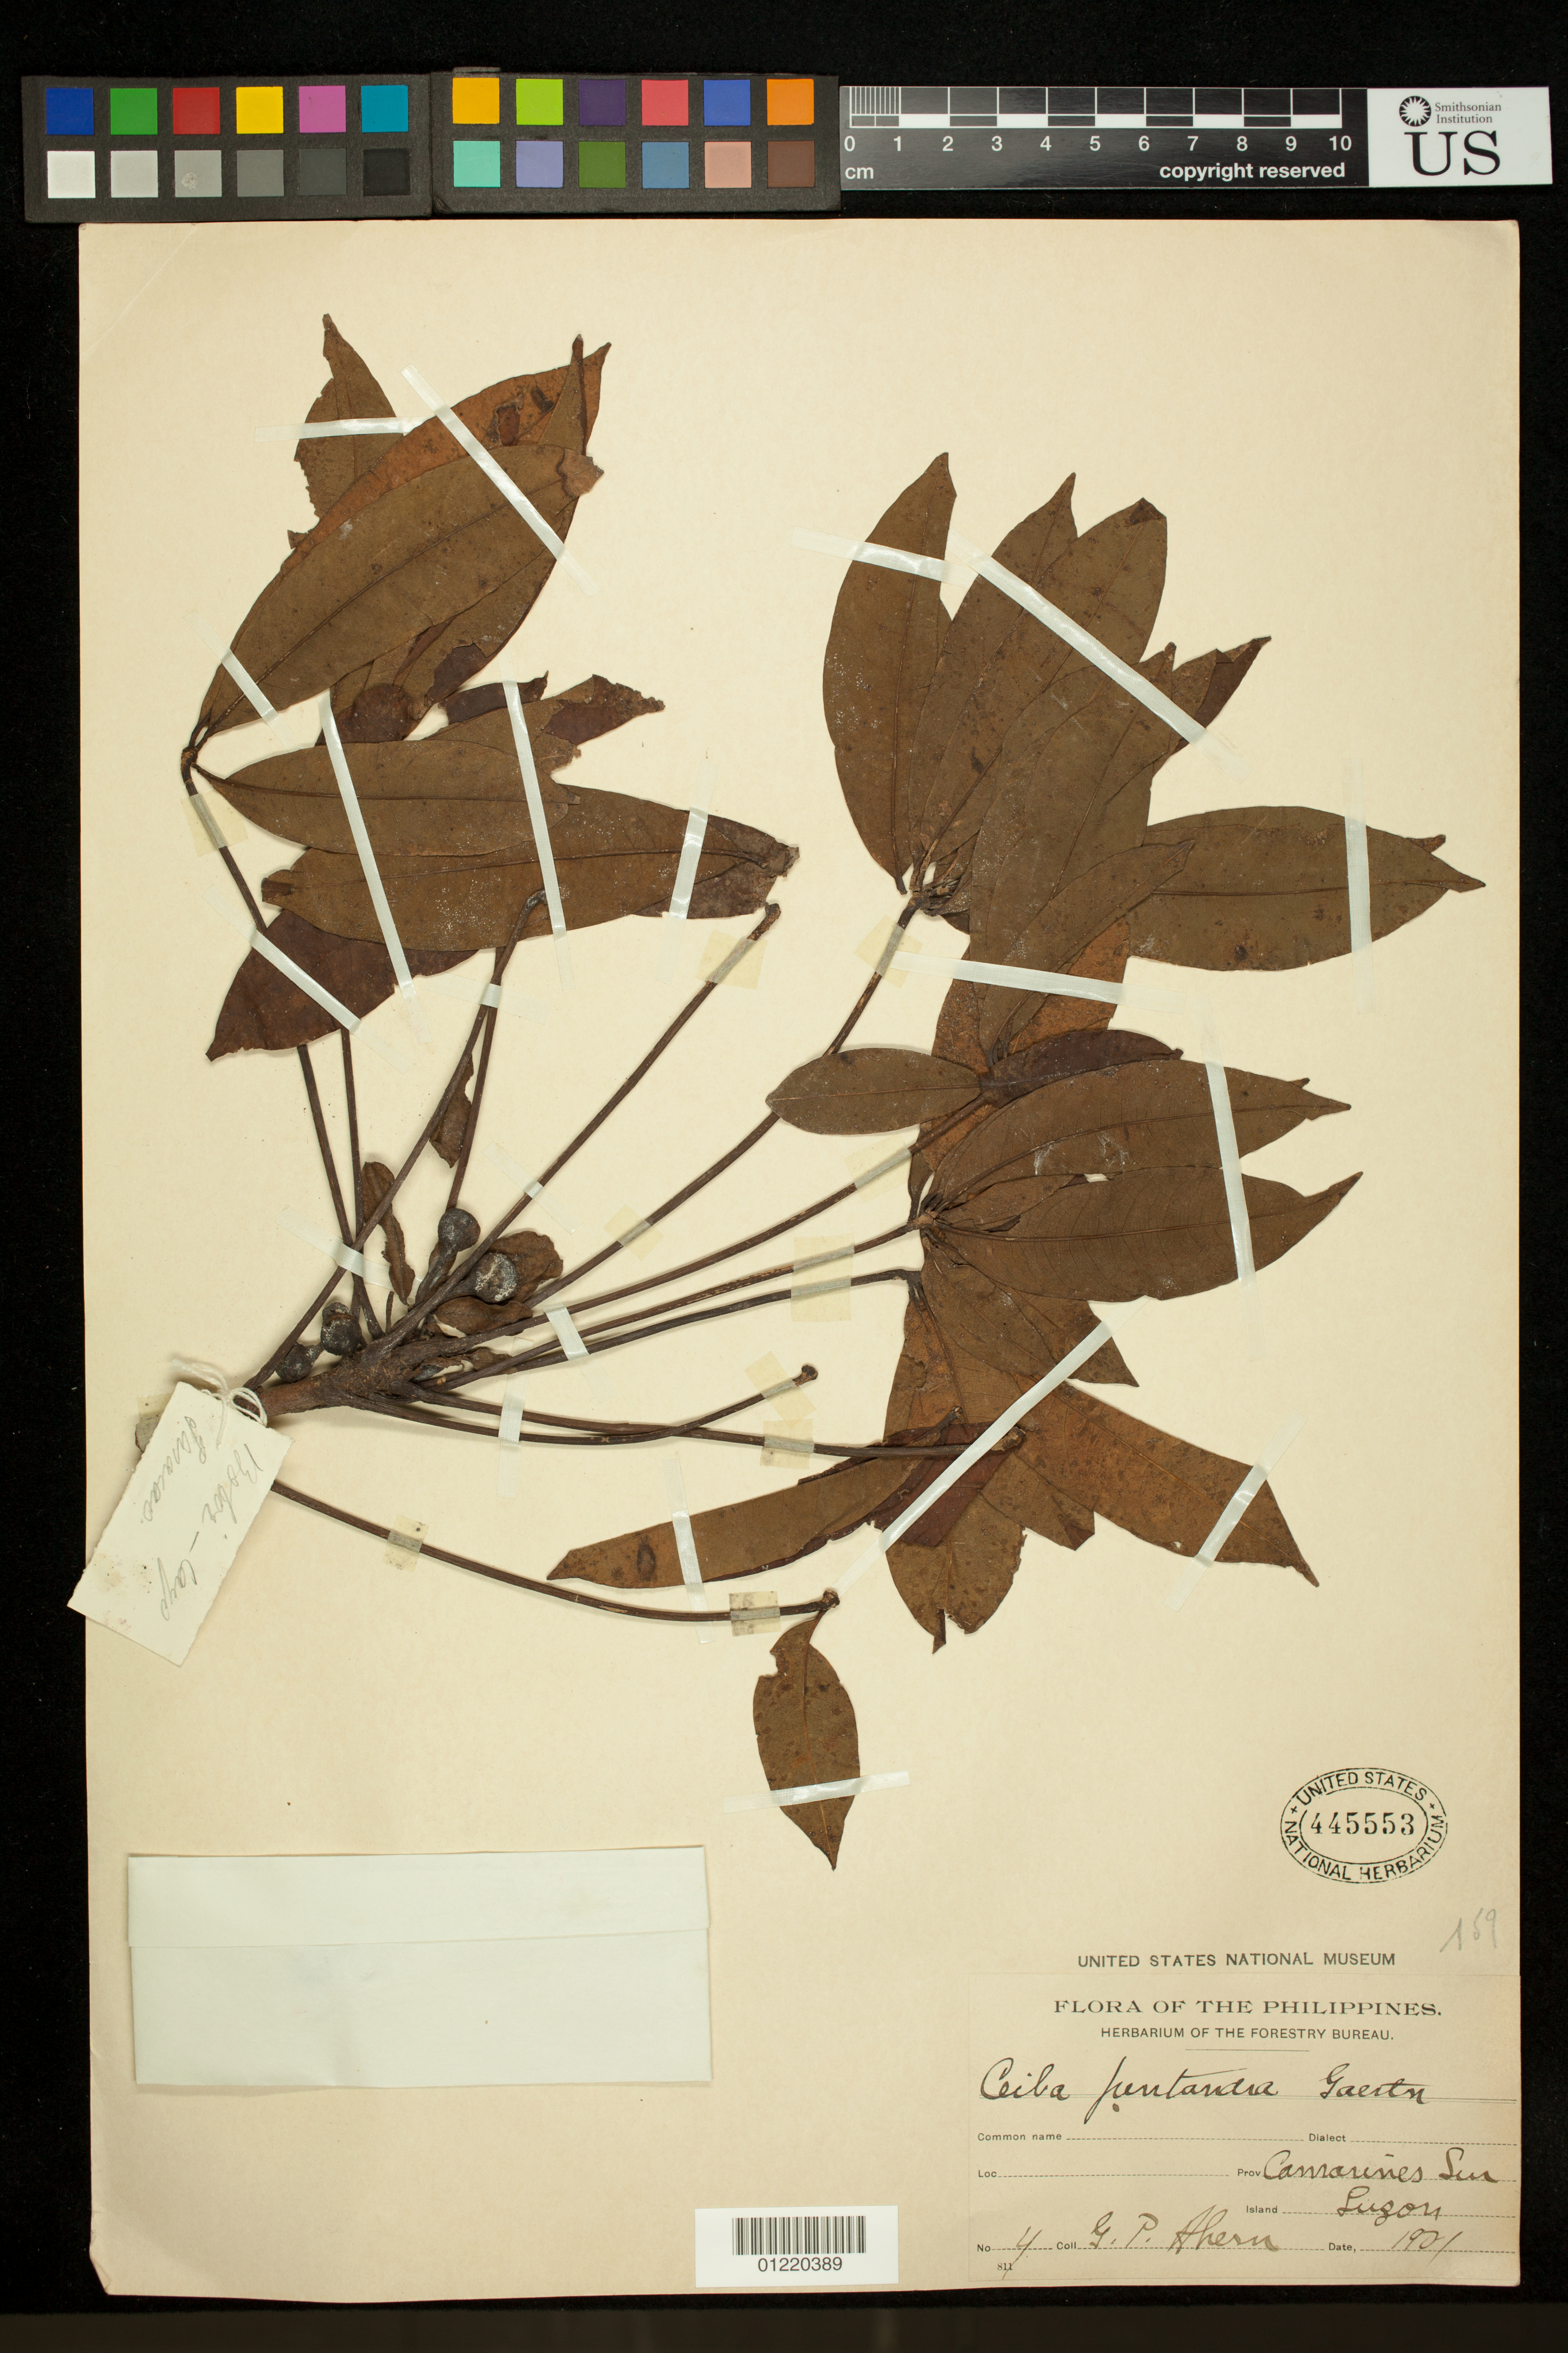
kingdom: Plantae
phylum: Tracheophyta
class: Magnoliopsida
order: Malvales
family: Malvaceae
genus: Ceiba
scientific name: Ceiba pentandra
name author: (L.) Gaertn.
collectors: G. Ahern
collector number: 4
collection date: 1901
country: Philippines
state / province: Bicol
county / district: Camarines Sur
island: Luzon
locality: Camarines Sur, Island Luzon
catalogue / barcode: US 445553